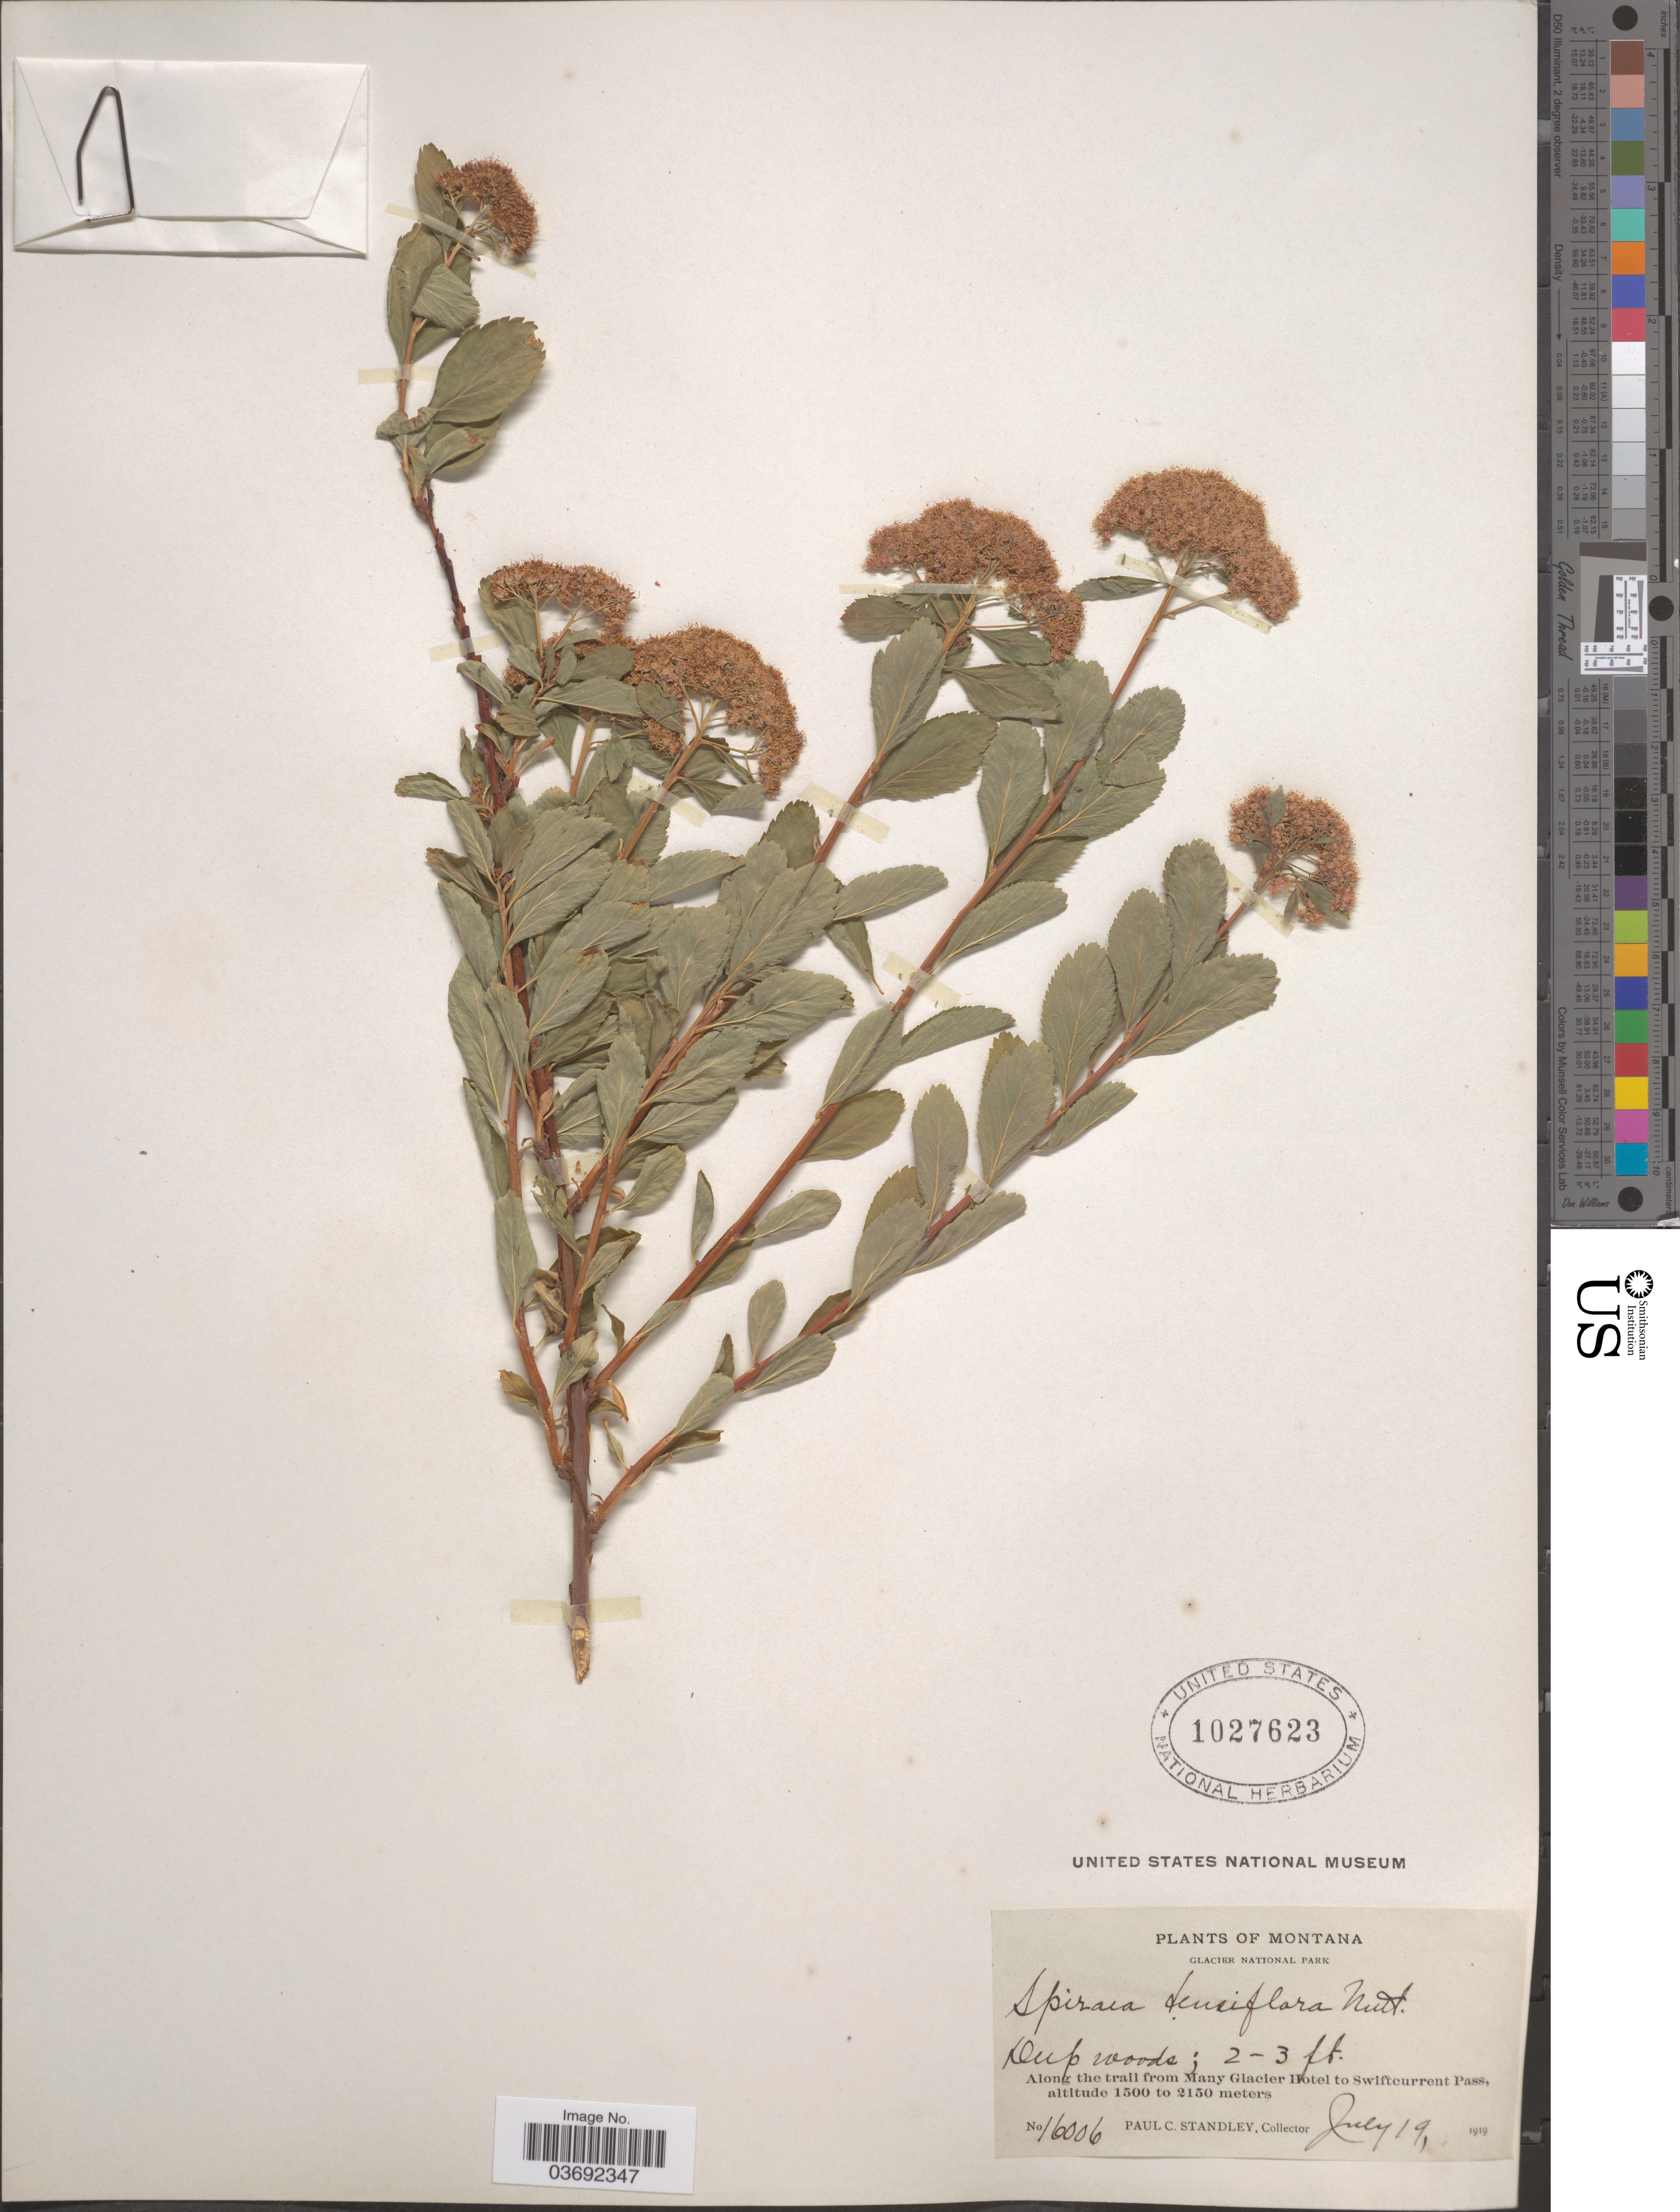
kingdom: Plantae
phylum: Tracheophyta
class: Magnoliopsida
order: Rosales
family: Rosaceae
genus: Spiraea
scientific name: Spiraea densiflora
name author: Nutt. ex Greenm.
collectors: P. C. Standley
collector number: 16006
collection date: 1919-07-19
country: United States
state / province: Montana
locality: Glacier National Park. Alkng the trail from Many Glacier Hotel to Swiftcurrent Pass.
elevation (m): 1500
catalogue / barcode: US 1027623